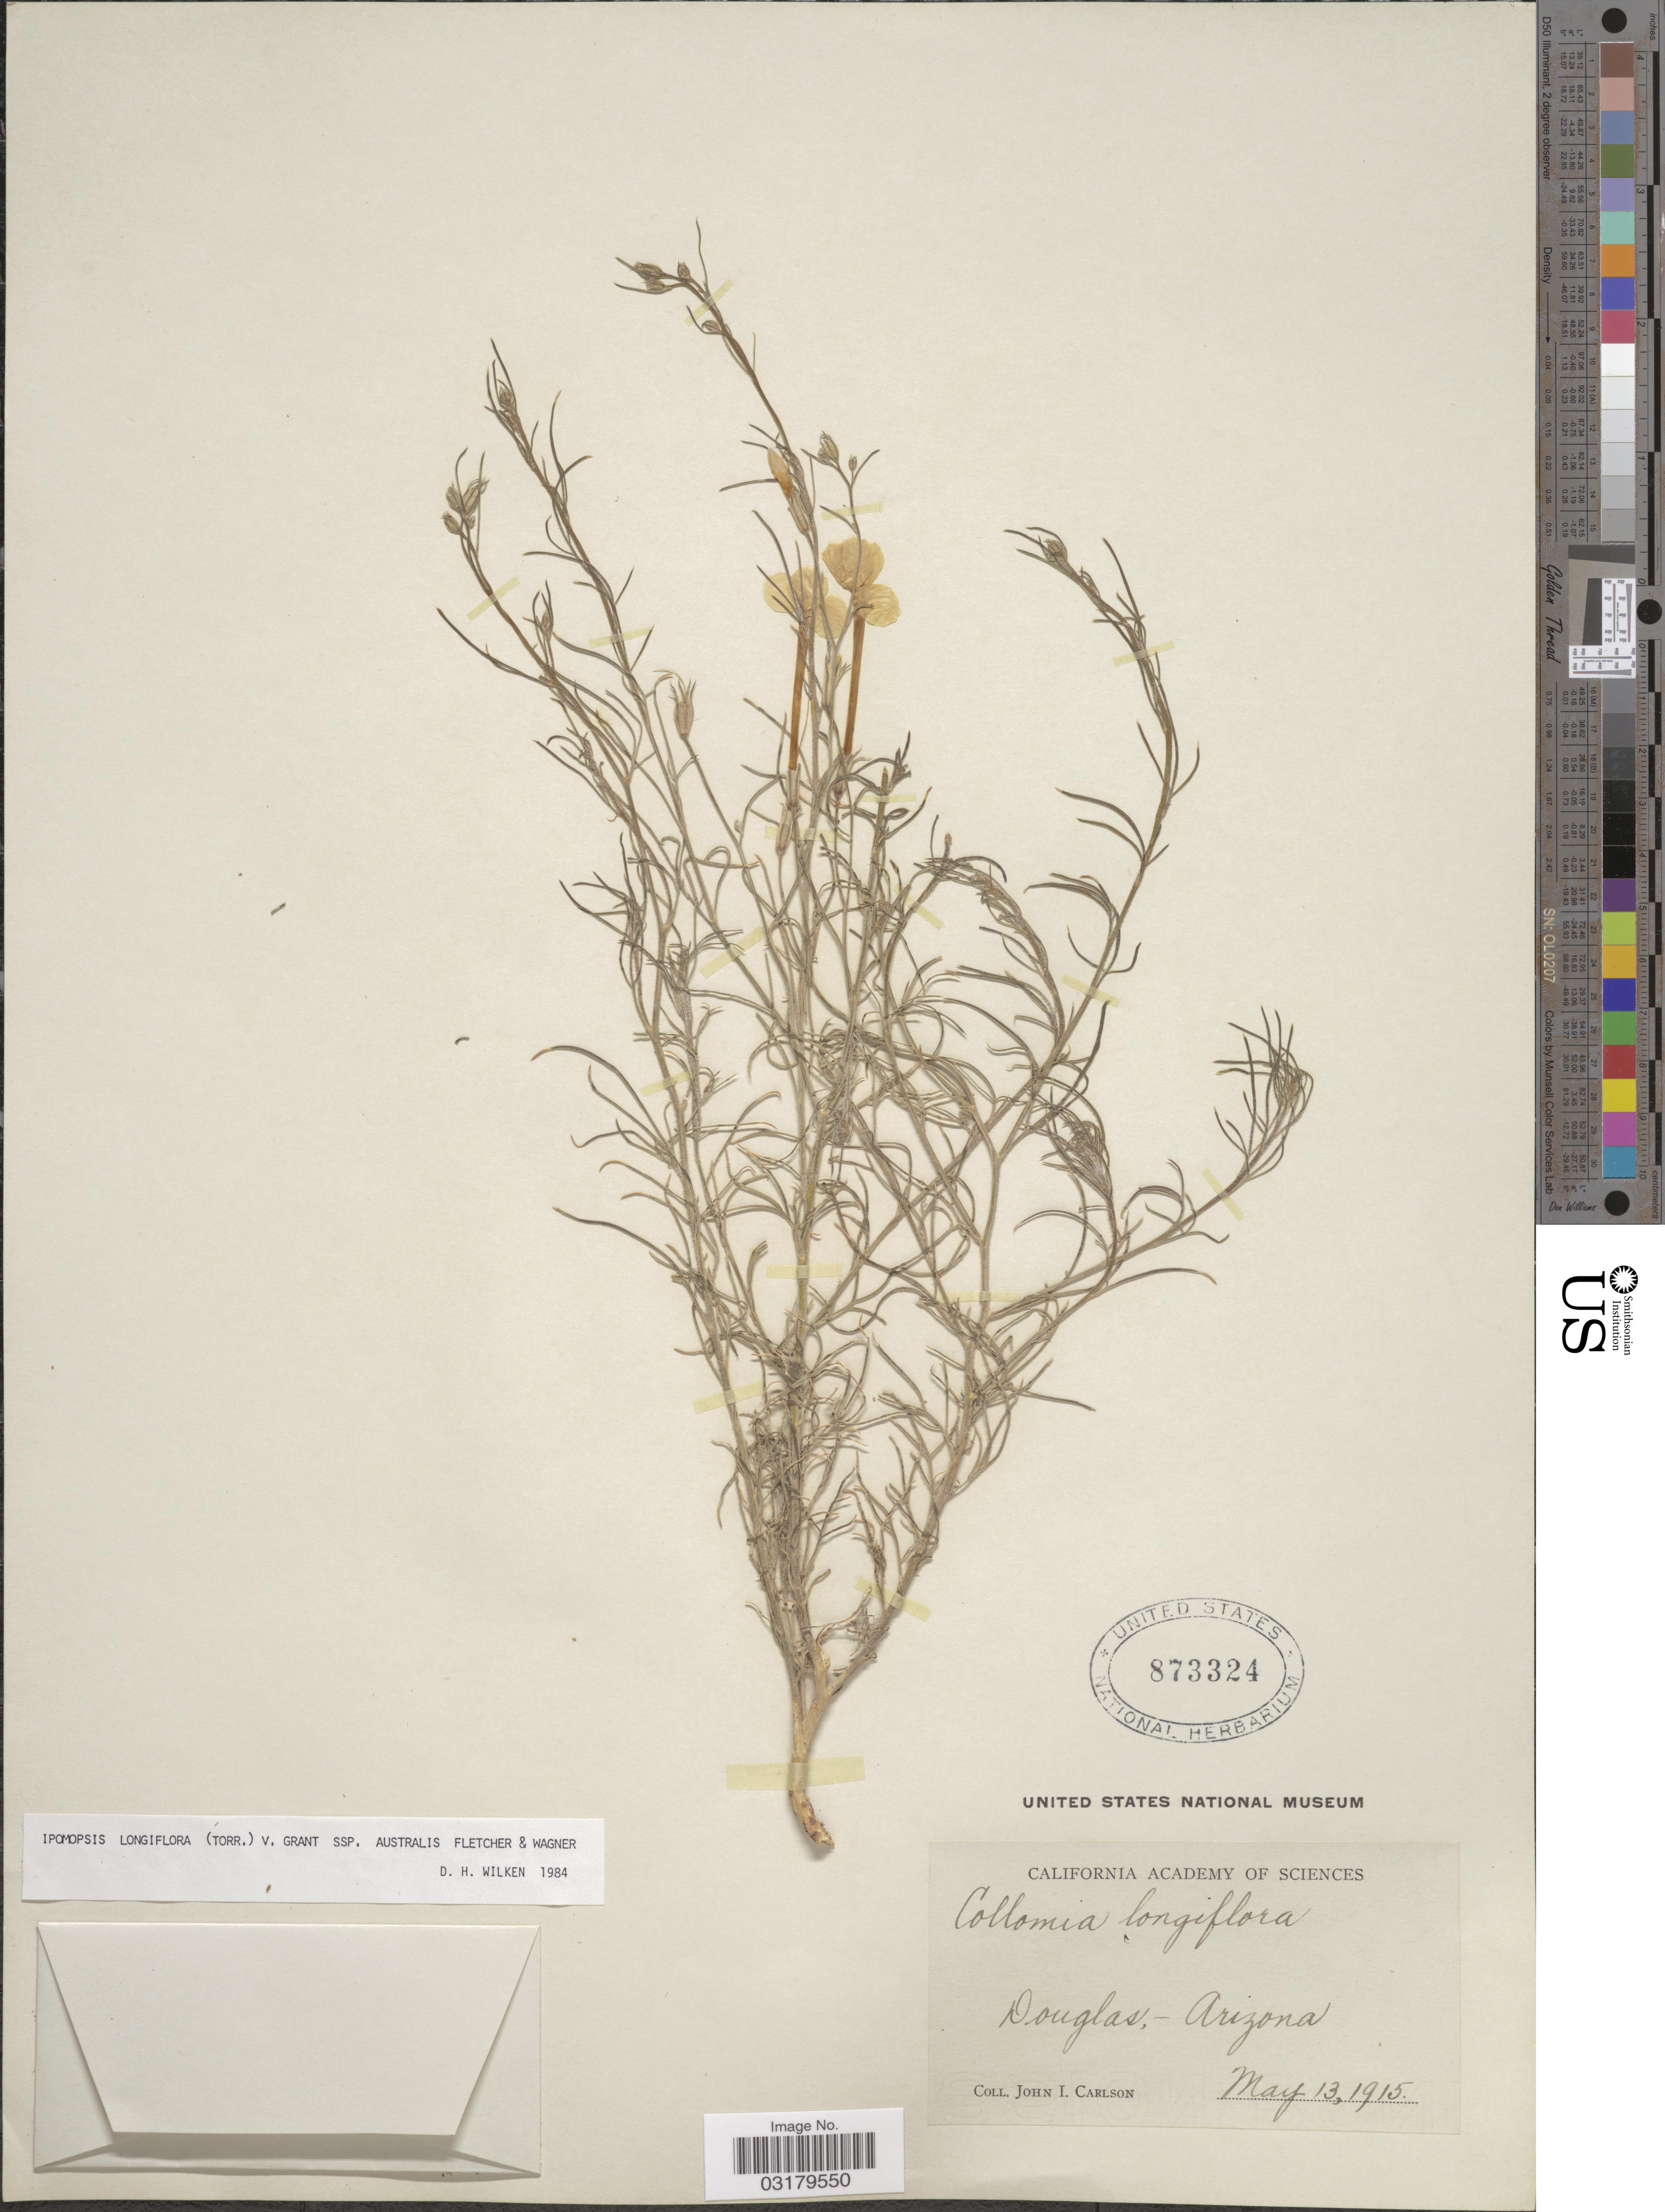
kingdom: Plantae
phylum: Tracheophyta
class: Magnoliopsida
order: Ericales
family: Polemoniaceae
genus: Ipomopsis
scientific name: Ipomopsis longiflora subsp. australis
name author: R.A. Fletcher & W.L. Wagner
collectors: J. Carlson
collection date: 1915-05-13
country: United States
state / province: Arizona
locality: Douglas.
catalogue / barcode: US 873324